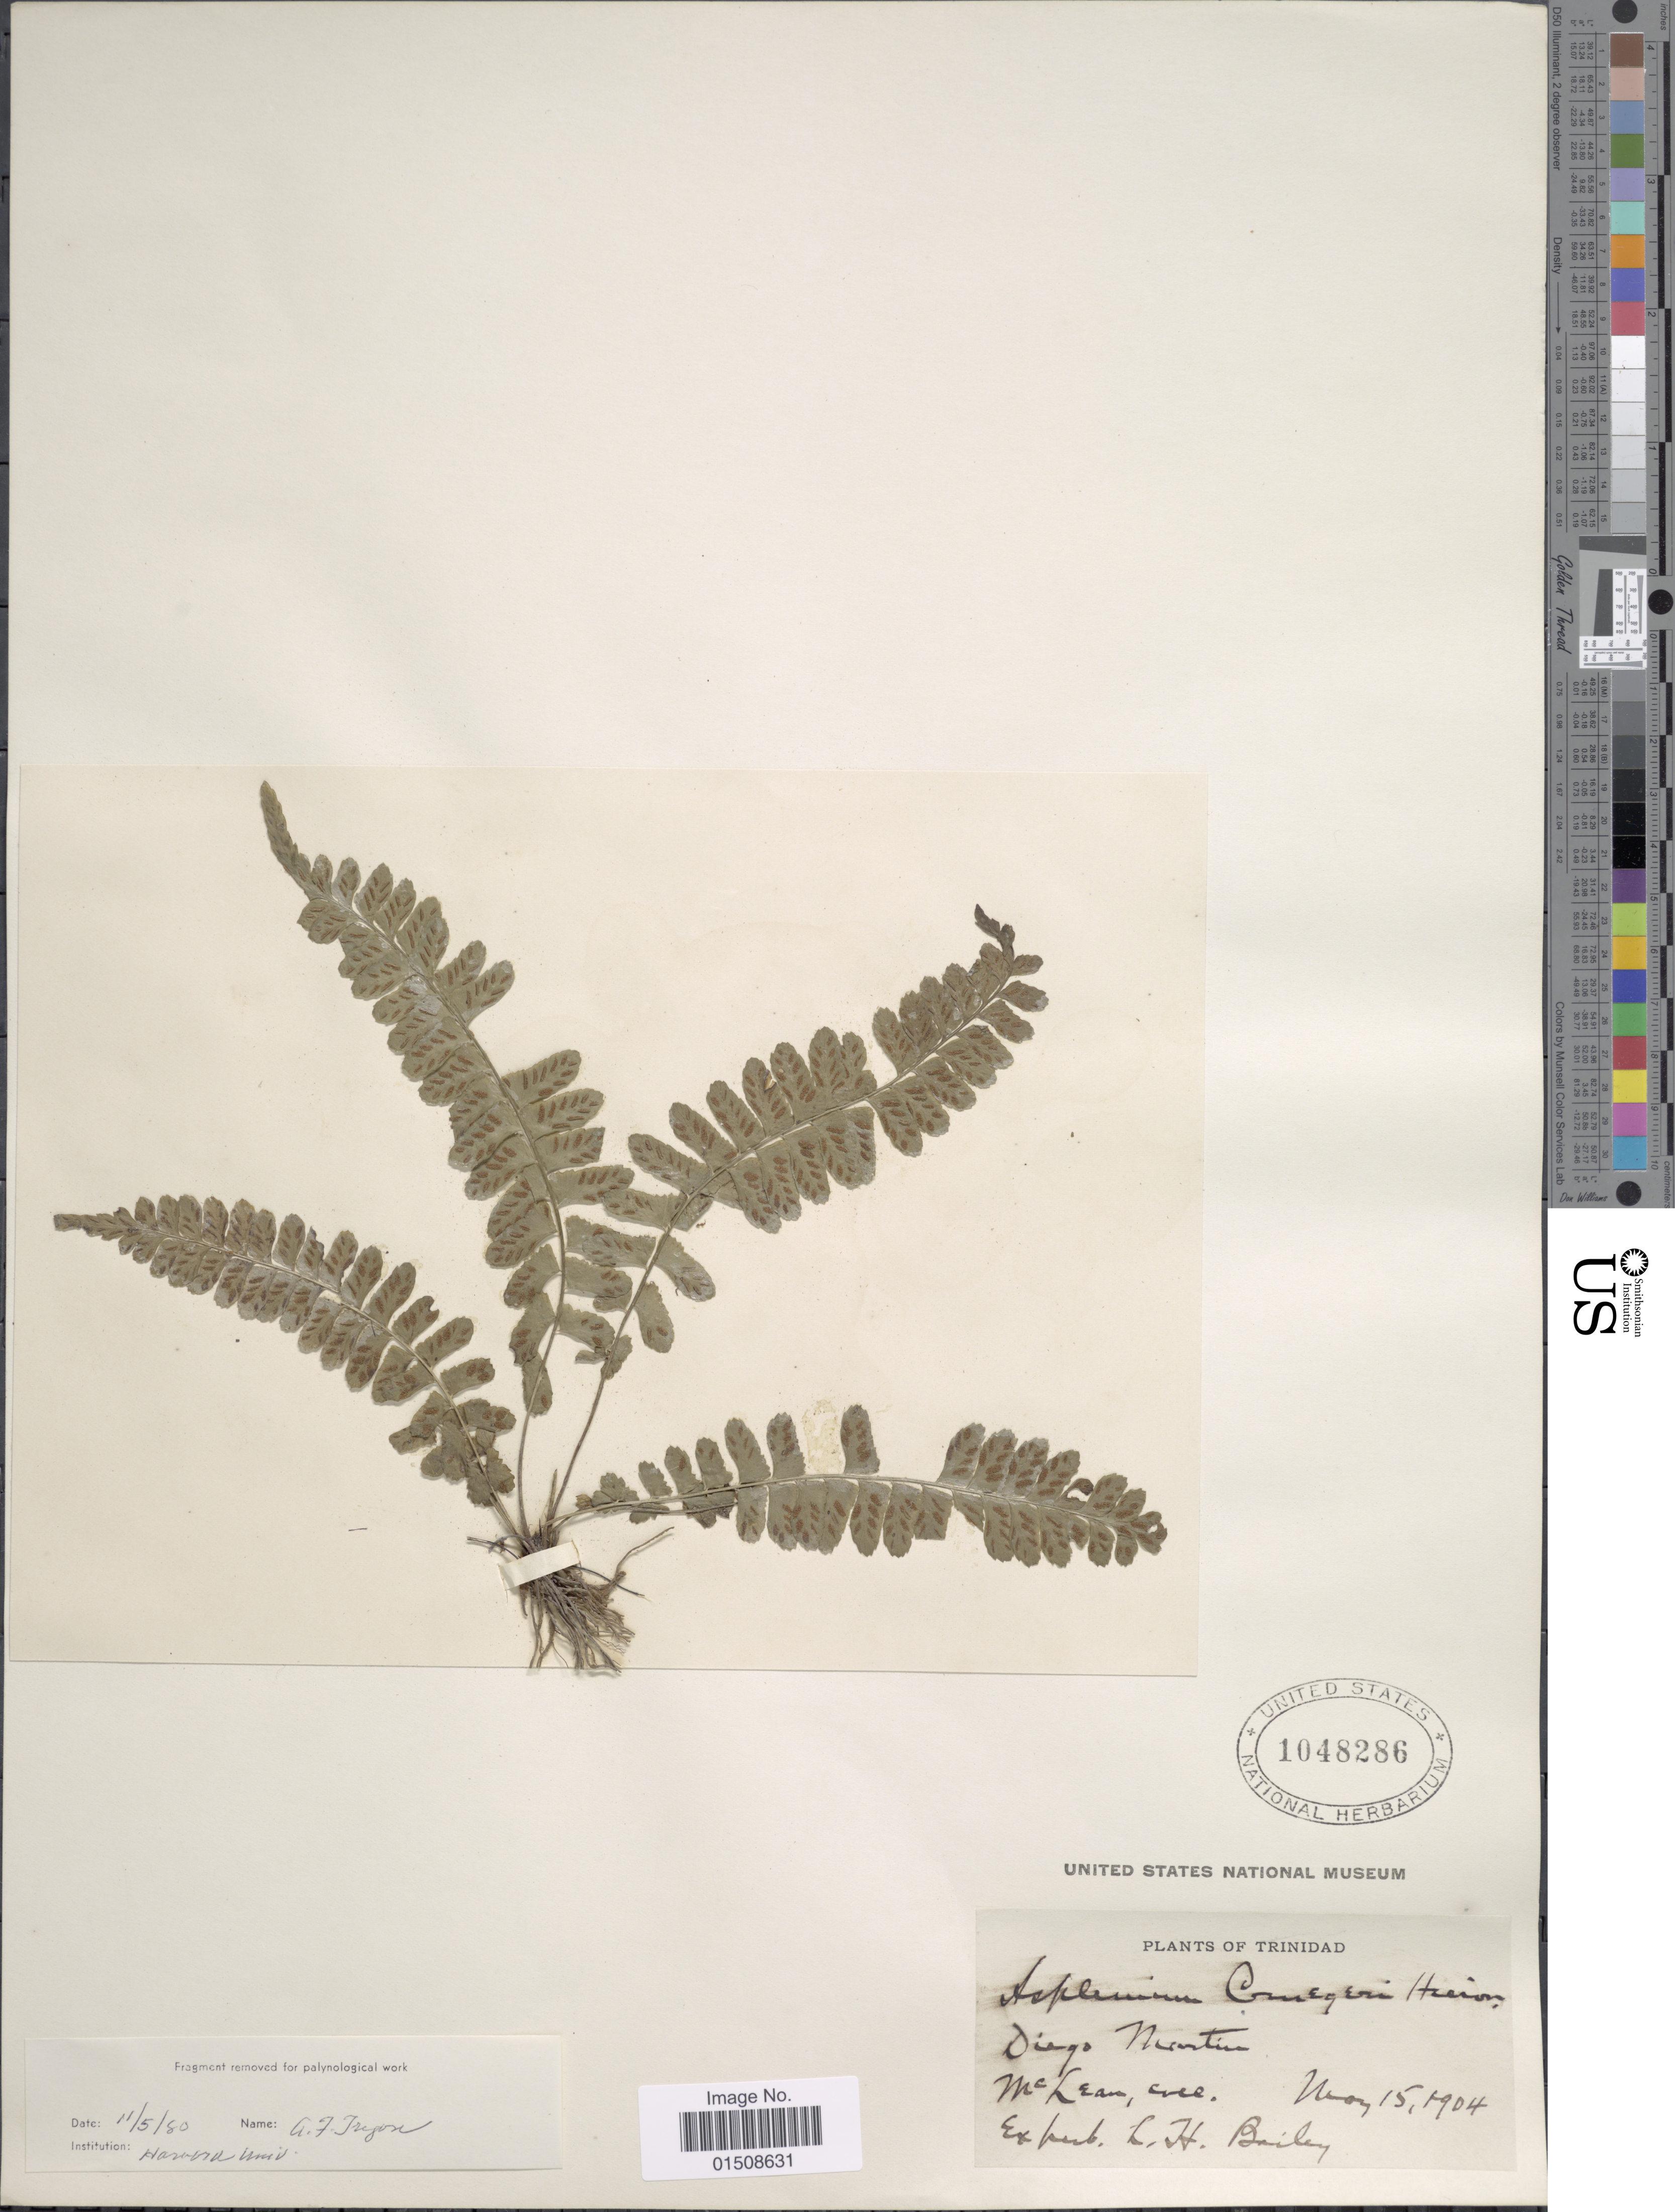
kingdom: Plantae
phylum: Tracheophyta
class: Polypodiopsida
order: Polypodiales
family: Aspleniaceae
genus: Asplenium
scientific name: Asplenium cruegeri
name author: Hieron.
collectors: -. McLean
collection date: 1904-05-15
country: Trinidad and Tobago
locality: Trinidad, Diego Martin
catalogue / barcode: US 1048286